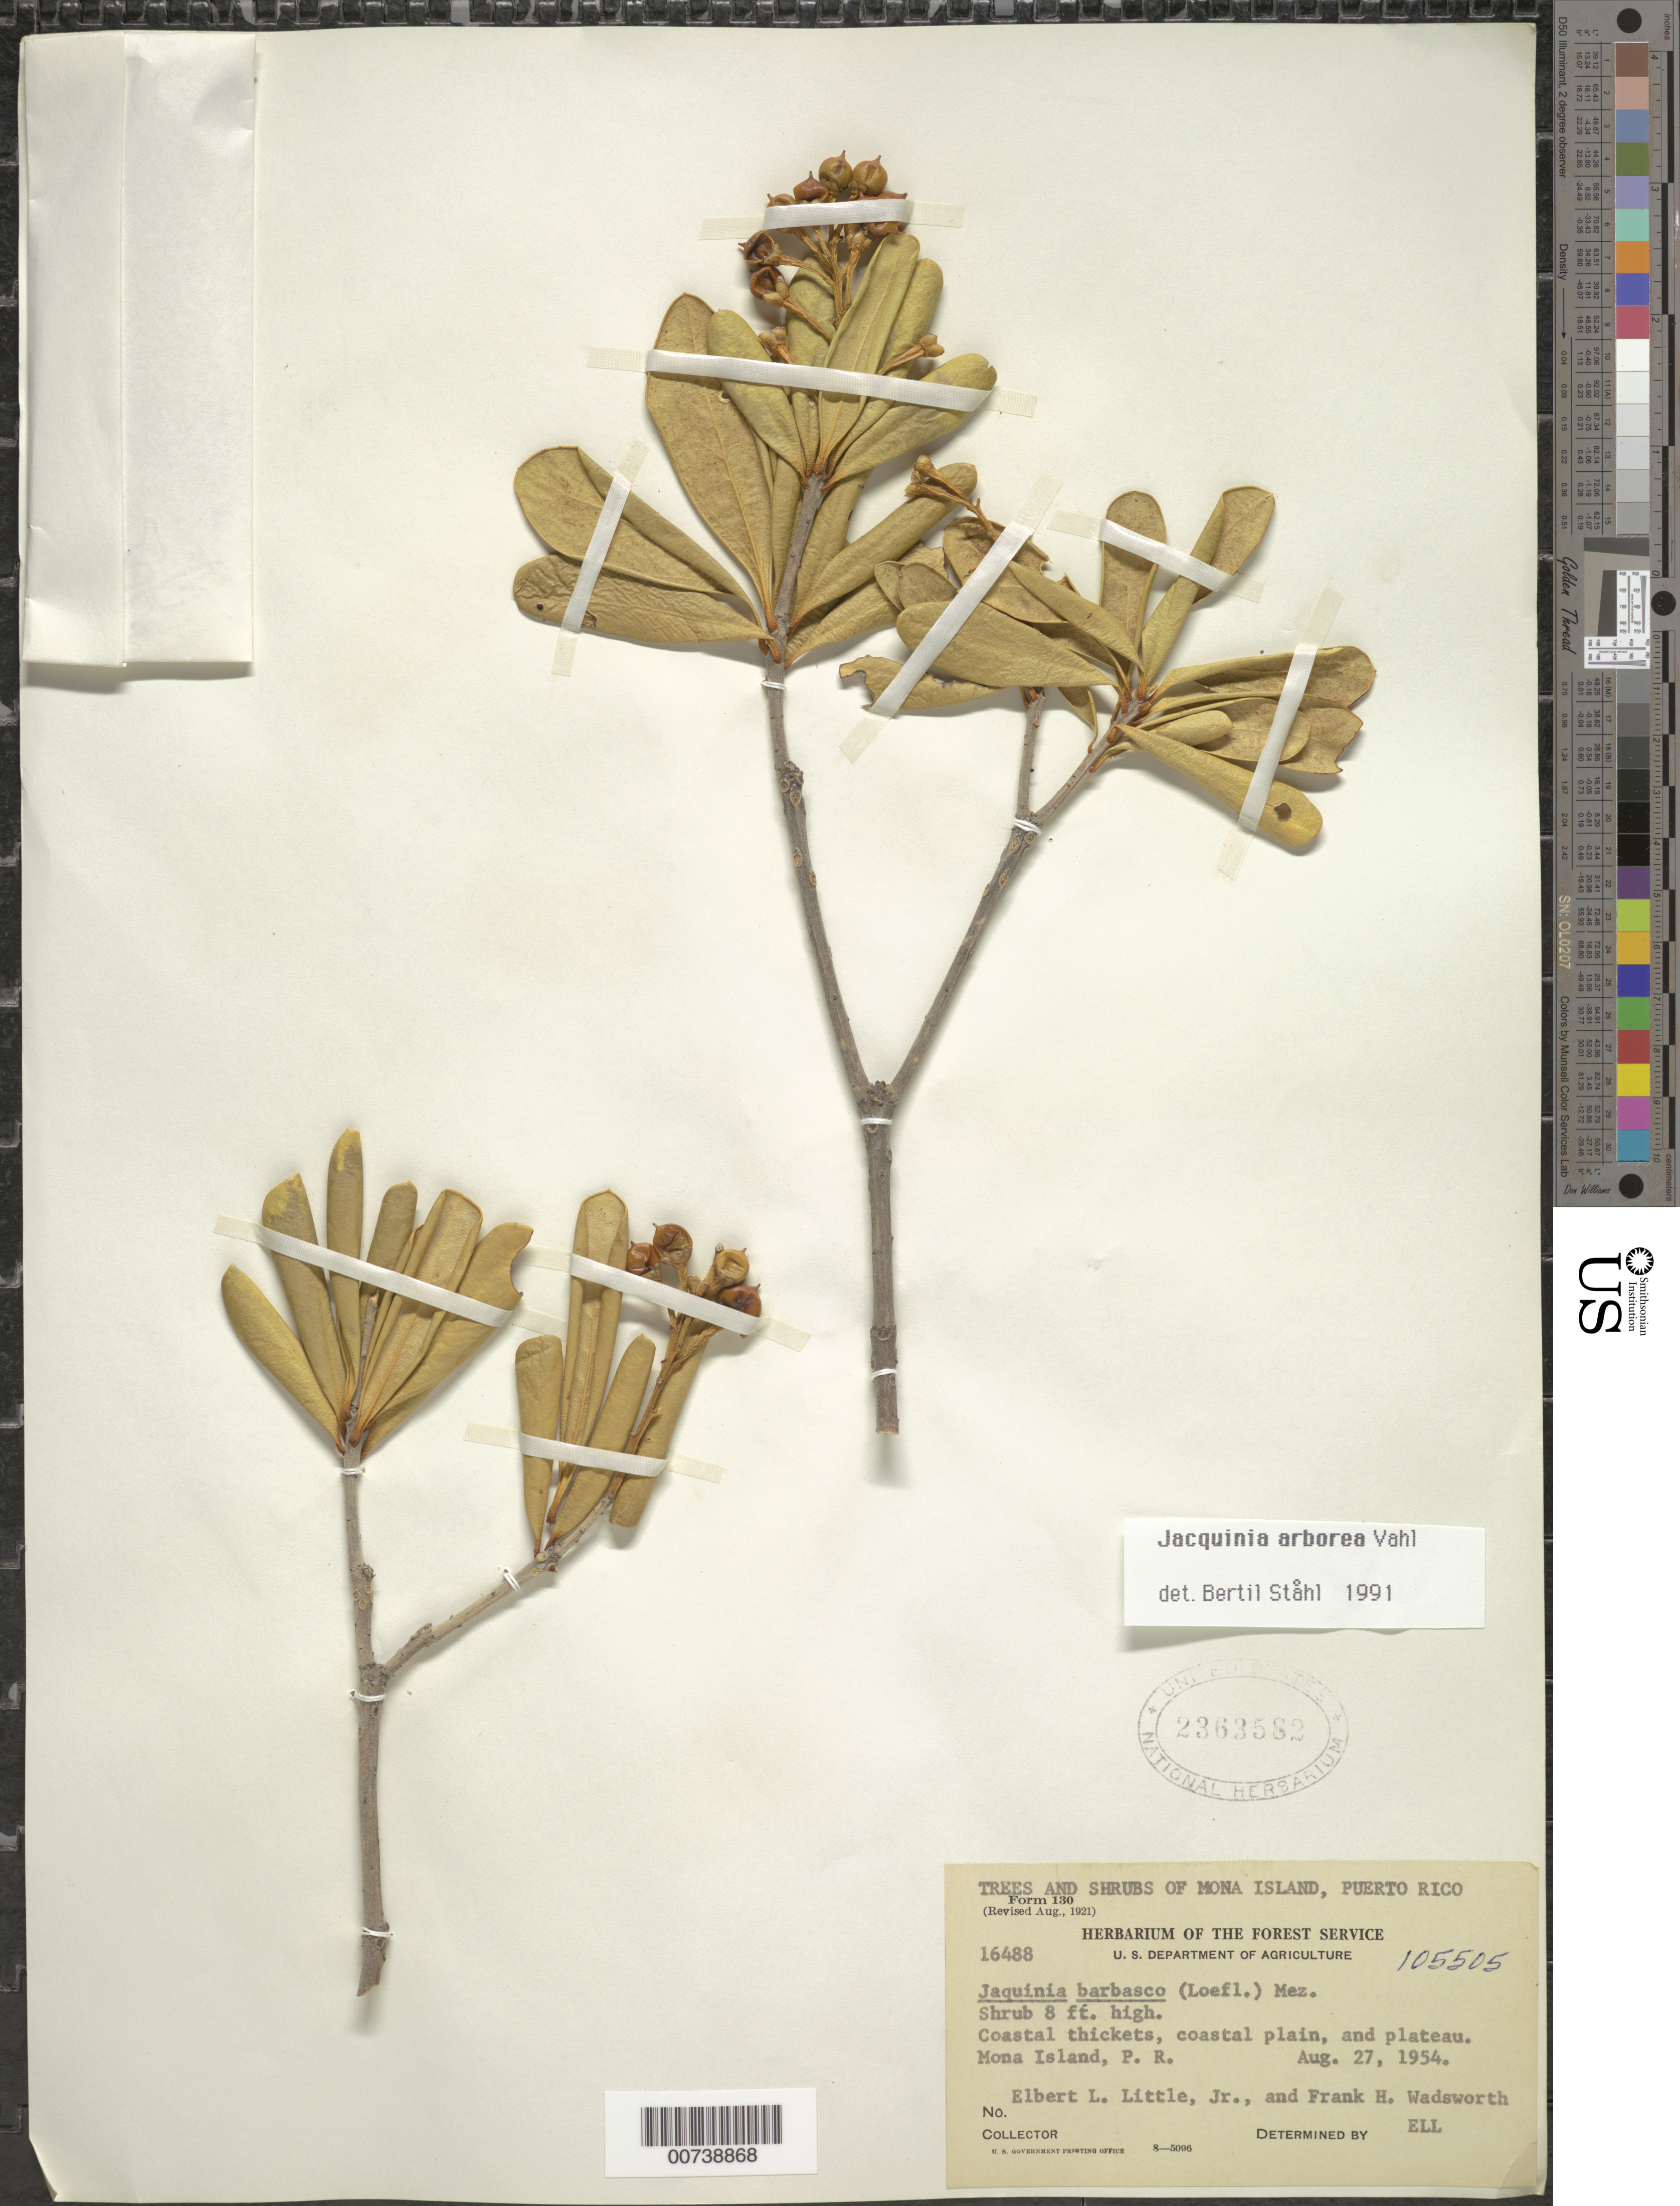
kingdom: Plantae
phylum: Tracheophyta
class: Magnoliopsida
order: Ericales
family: Primulaceae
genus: Jacquinia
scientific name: Jacquinia arborea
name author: Vahl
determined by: Ståhl, B.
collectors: E. L. Little & F. Wadsworth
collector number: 16488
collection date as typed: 27 Aug 1954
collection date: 1954-08-27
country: Puerto Rico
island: Mona I.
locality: Coastal thickets, coastal plains, and plateau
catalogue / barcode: US 2363582